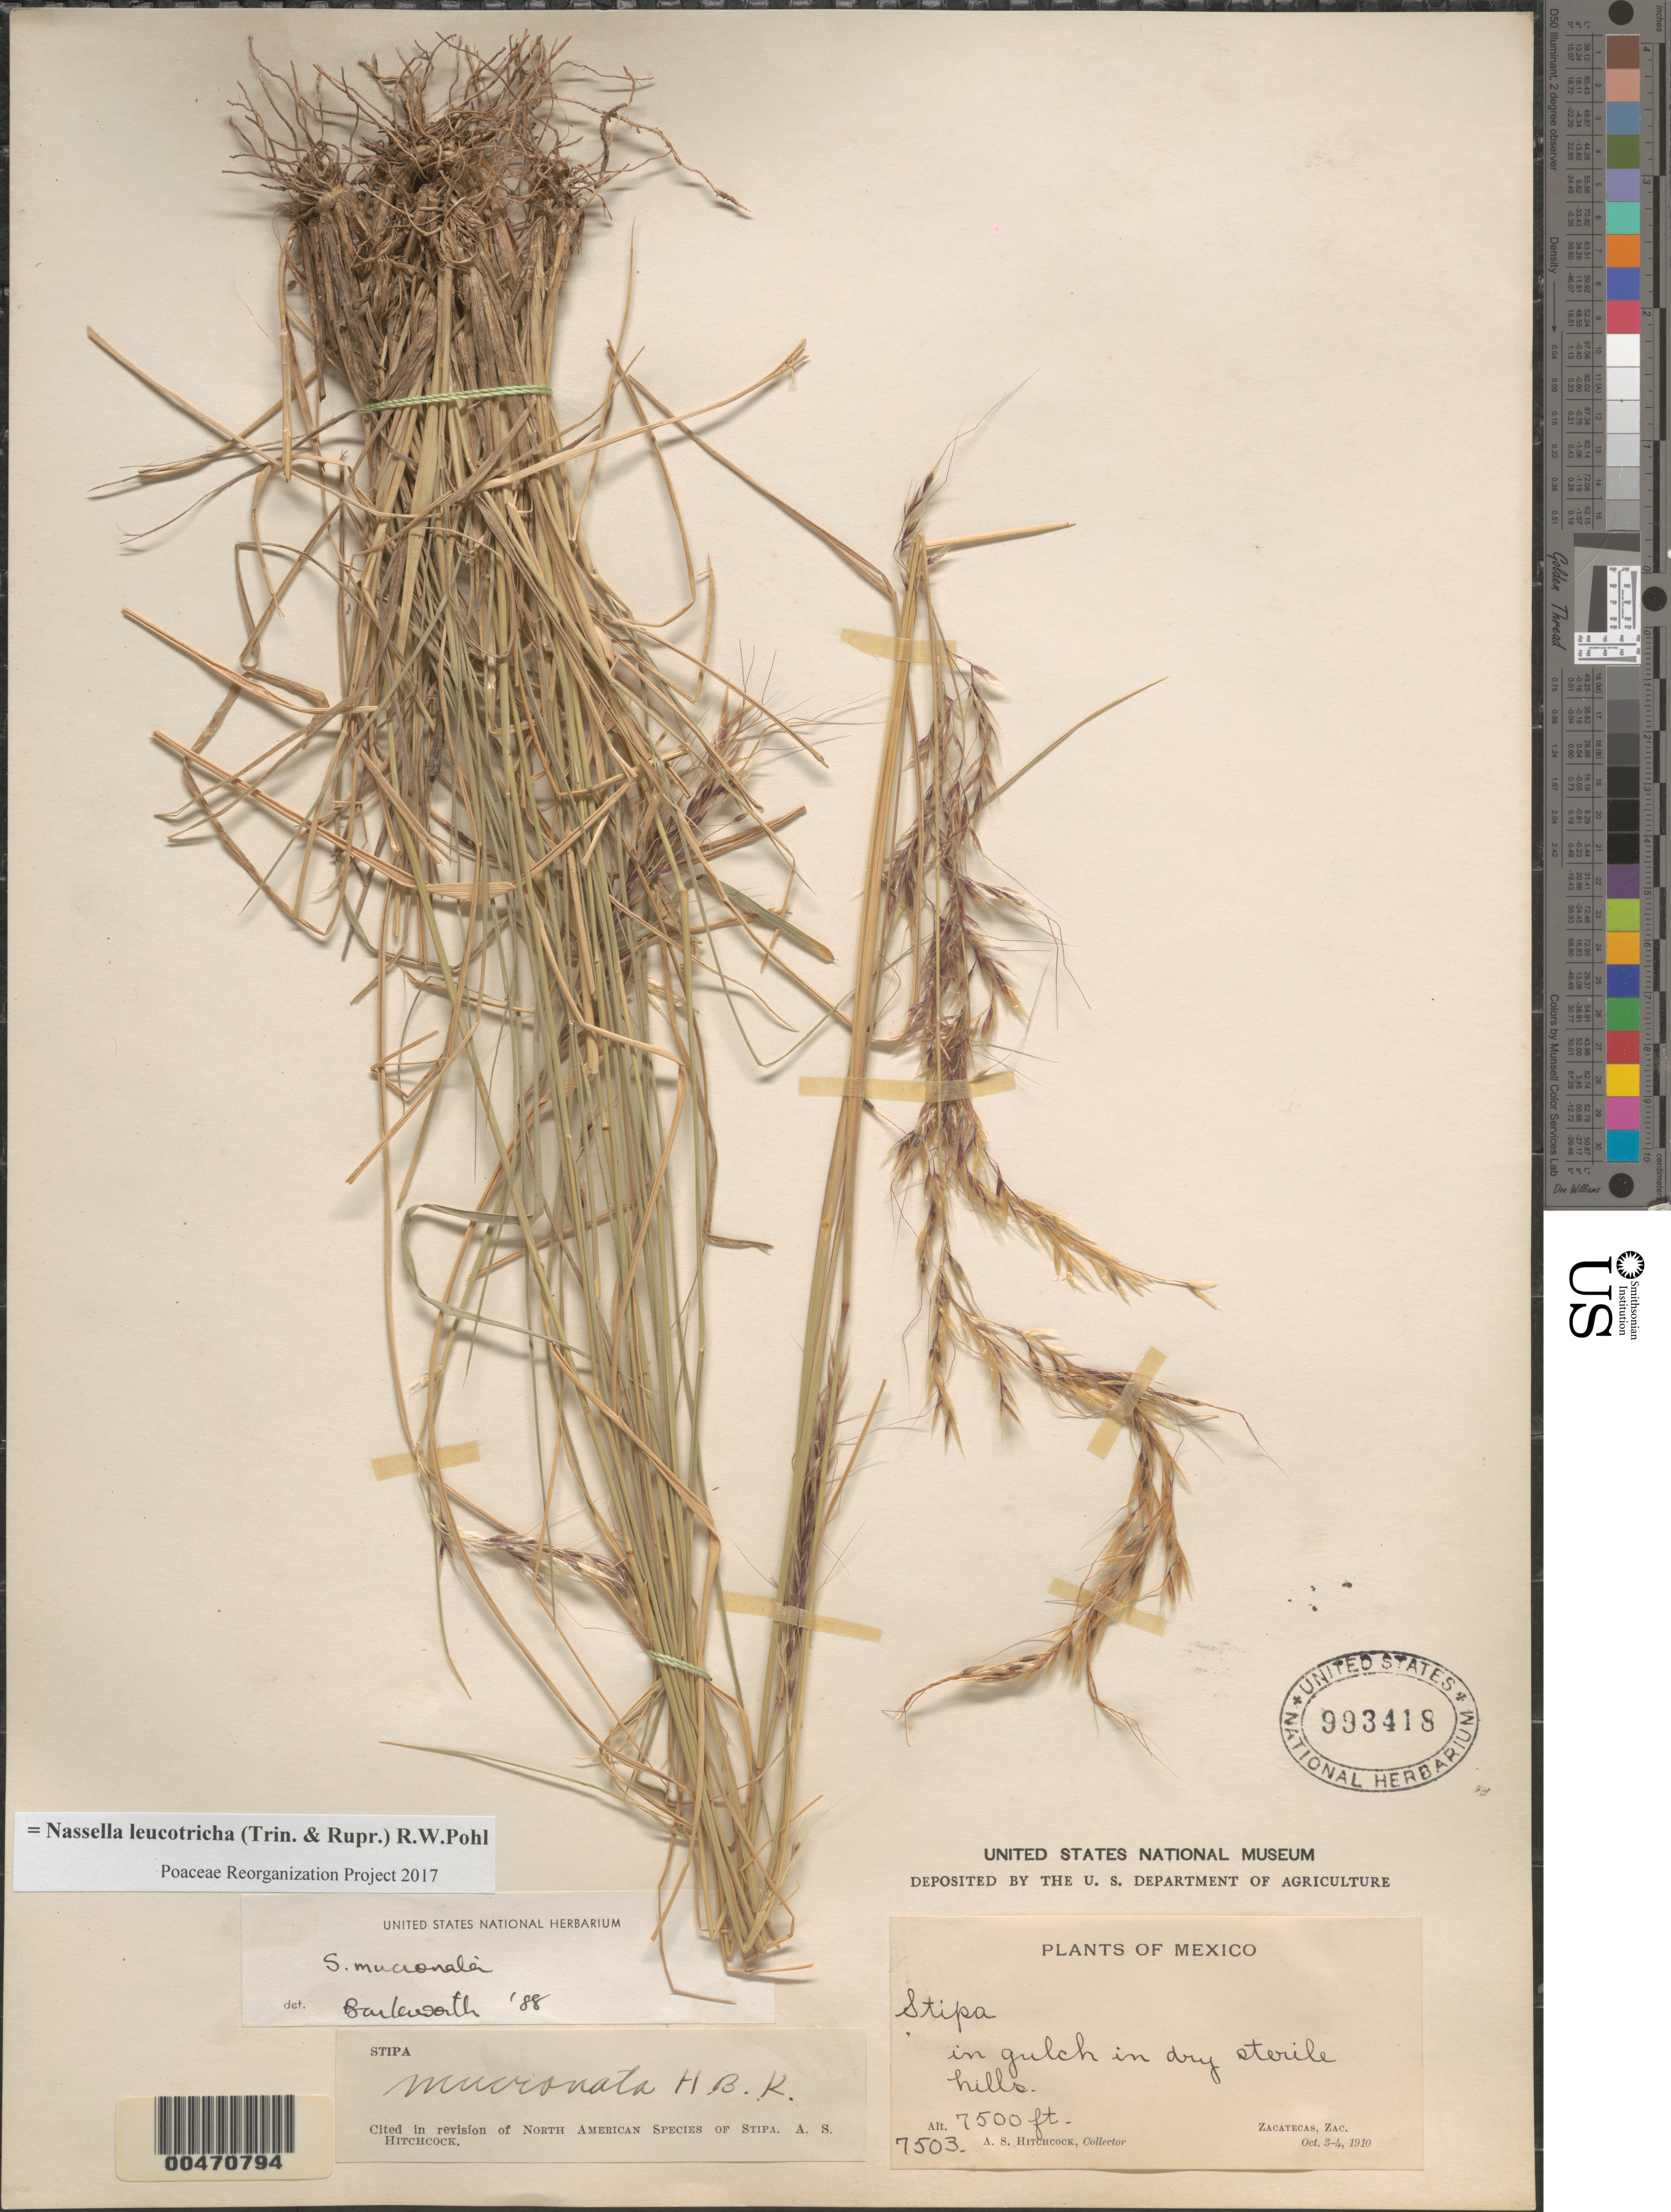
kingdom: Plantae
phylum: Tracheophyta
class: Liliopsida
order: Poales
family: Poaceae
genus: Nassella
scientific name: Nassella leucotricha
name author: (Trin. & Rupr.) R.W. Pohl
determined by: Poaceae Reorganization Project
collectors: A. S. Hitchcock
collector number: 7503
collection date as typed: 3 Oct 1910 to 4 Oct 1910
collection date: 1910-10-03/1910-10-04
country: Mexico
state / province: Zacatecas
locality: Zacatecas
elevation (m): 2286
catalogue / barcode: US 993418